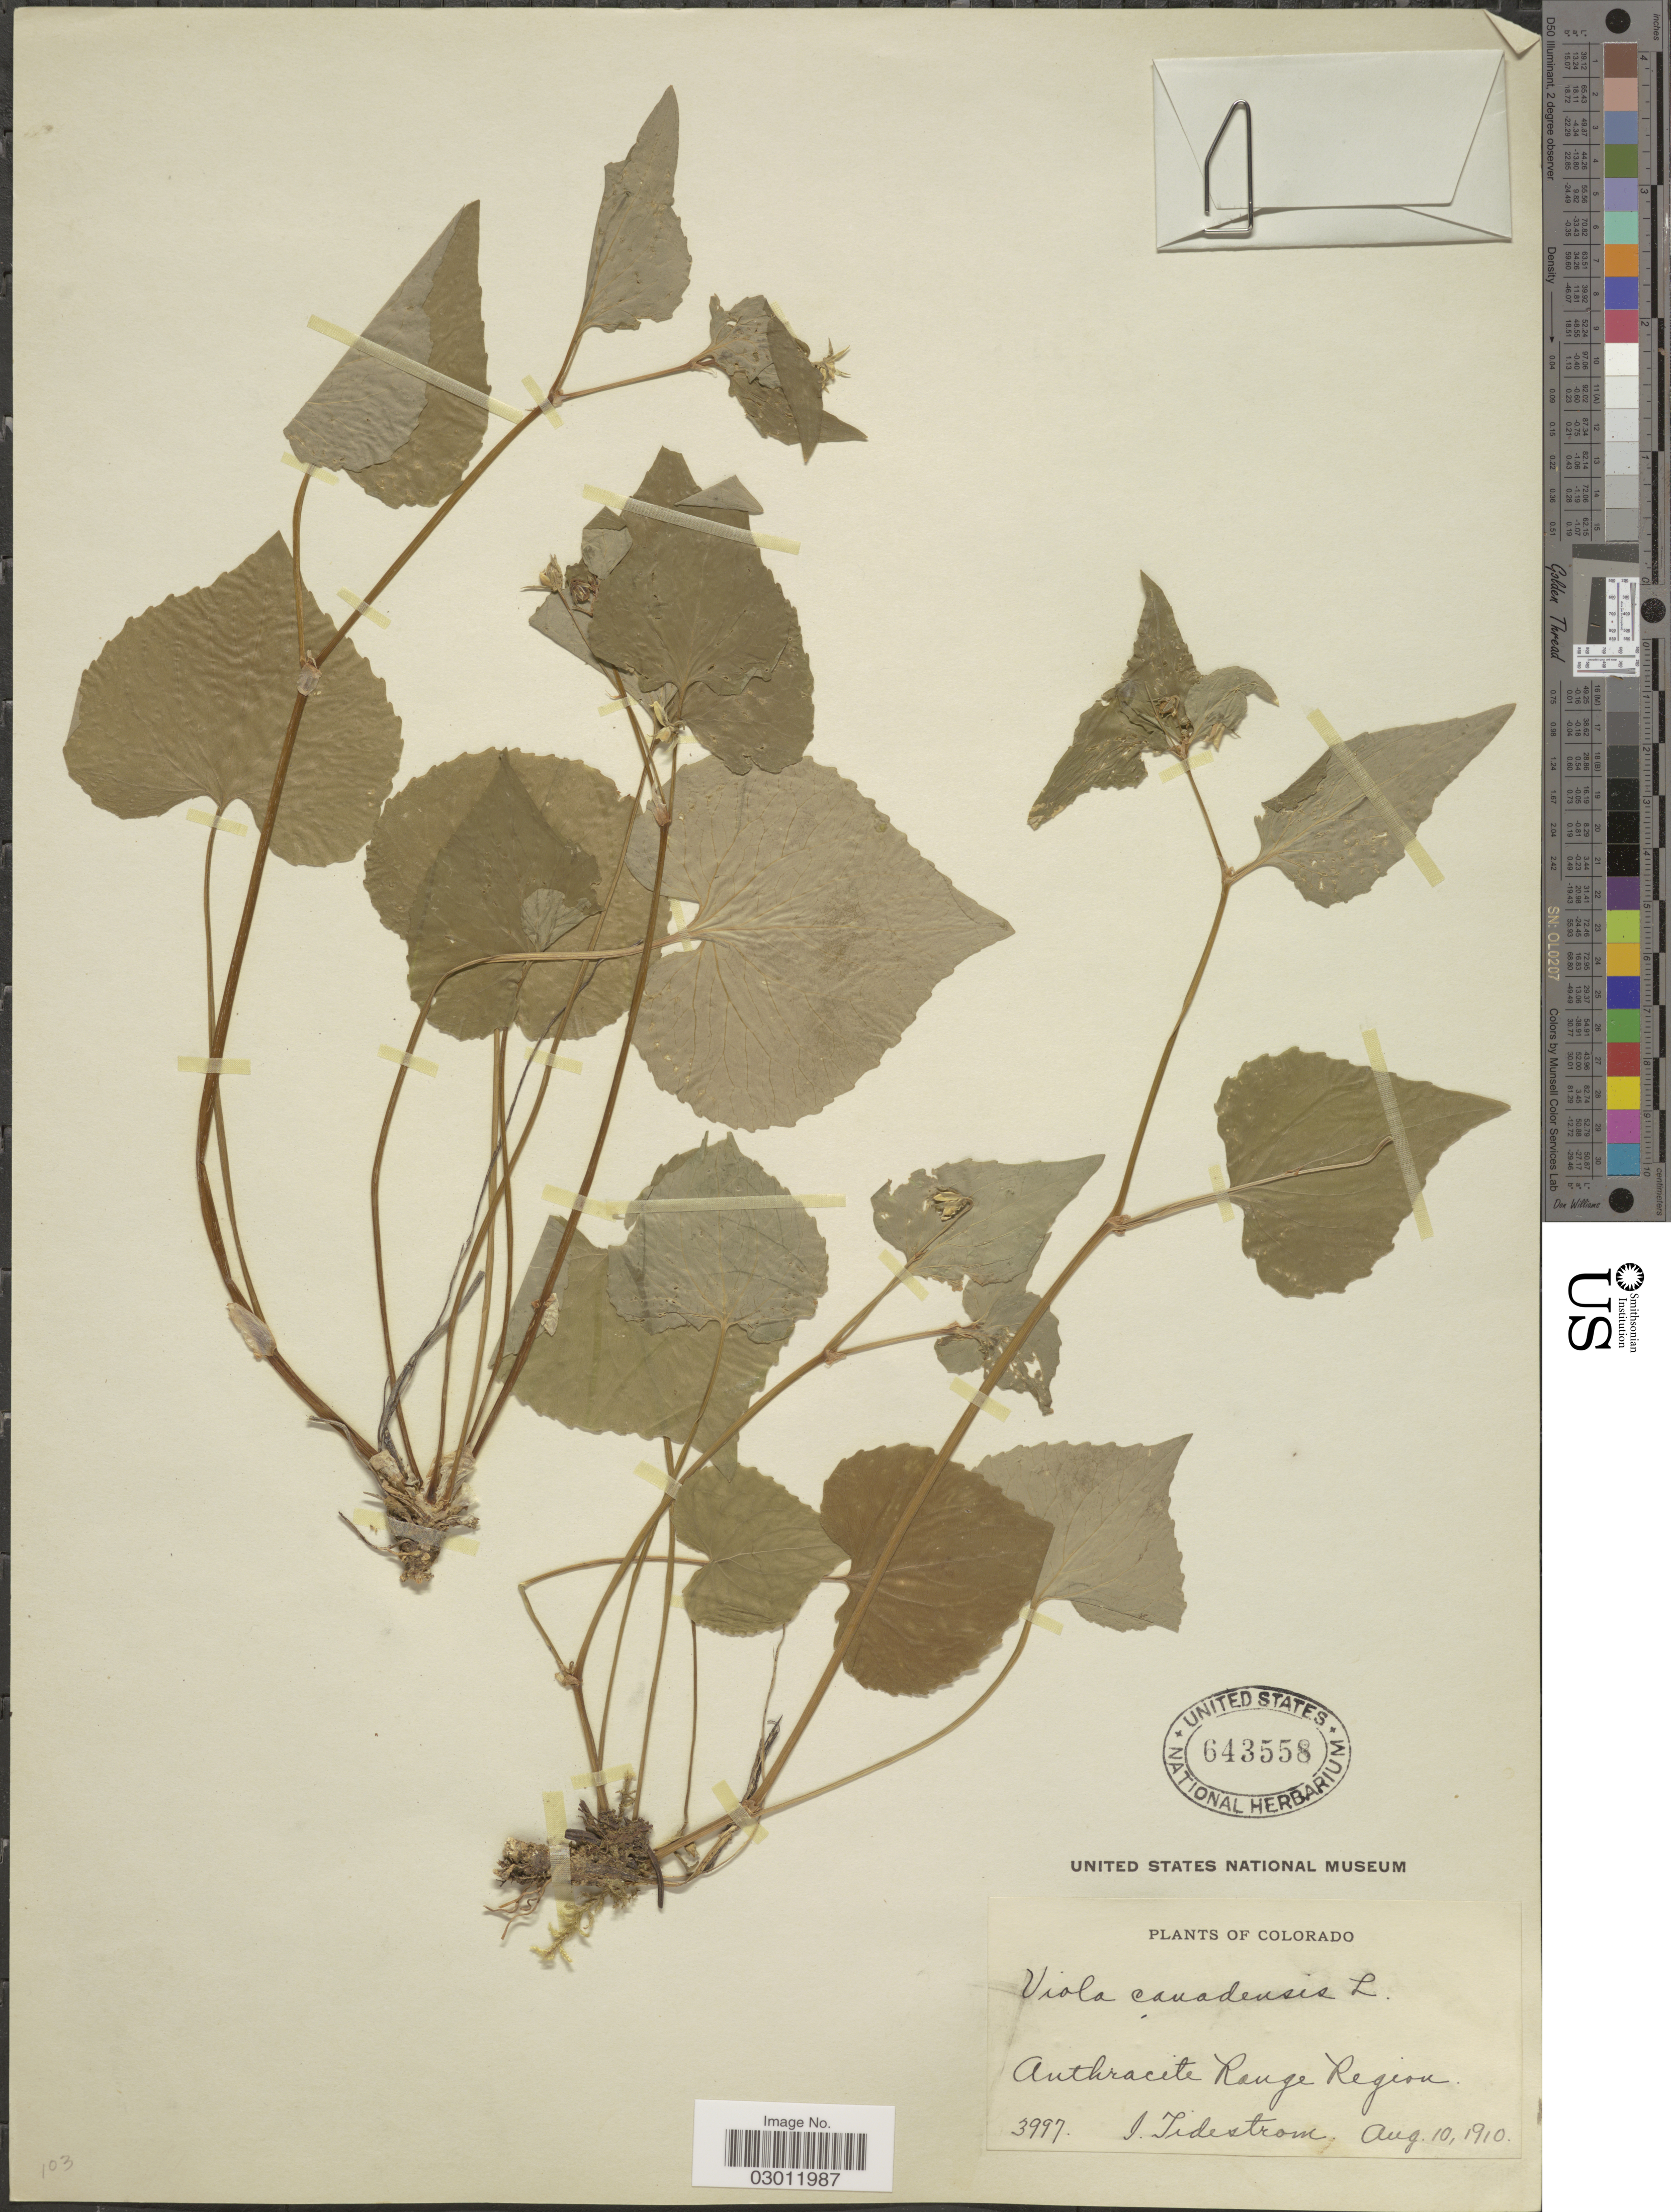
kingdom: Plantae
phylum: Tracheophyta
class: Magnoliopsida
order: Malpighiales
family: Violaceae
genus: Viola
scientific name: Viola canadensis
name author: L.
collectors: I. F. Tidestrom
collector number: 3997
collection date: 1910-08-10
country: United States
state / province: Colorado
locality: Authracite Range Region.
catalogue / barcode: US 643558